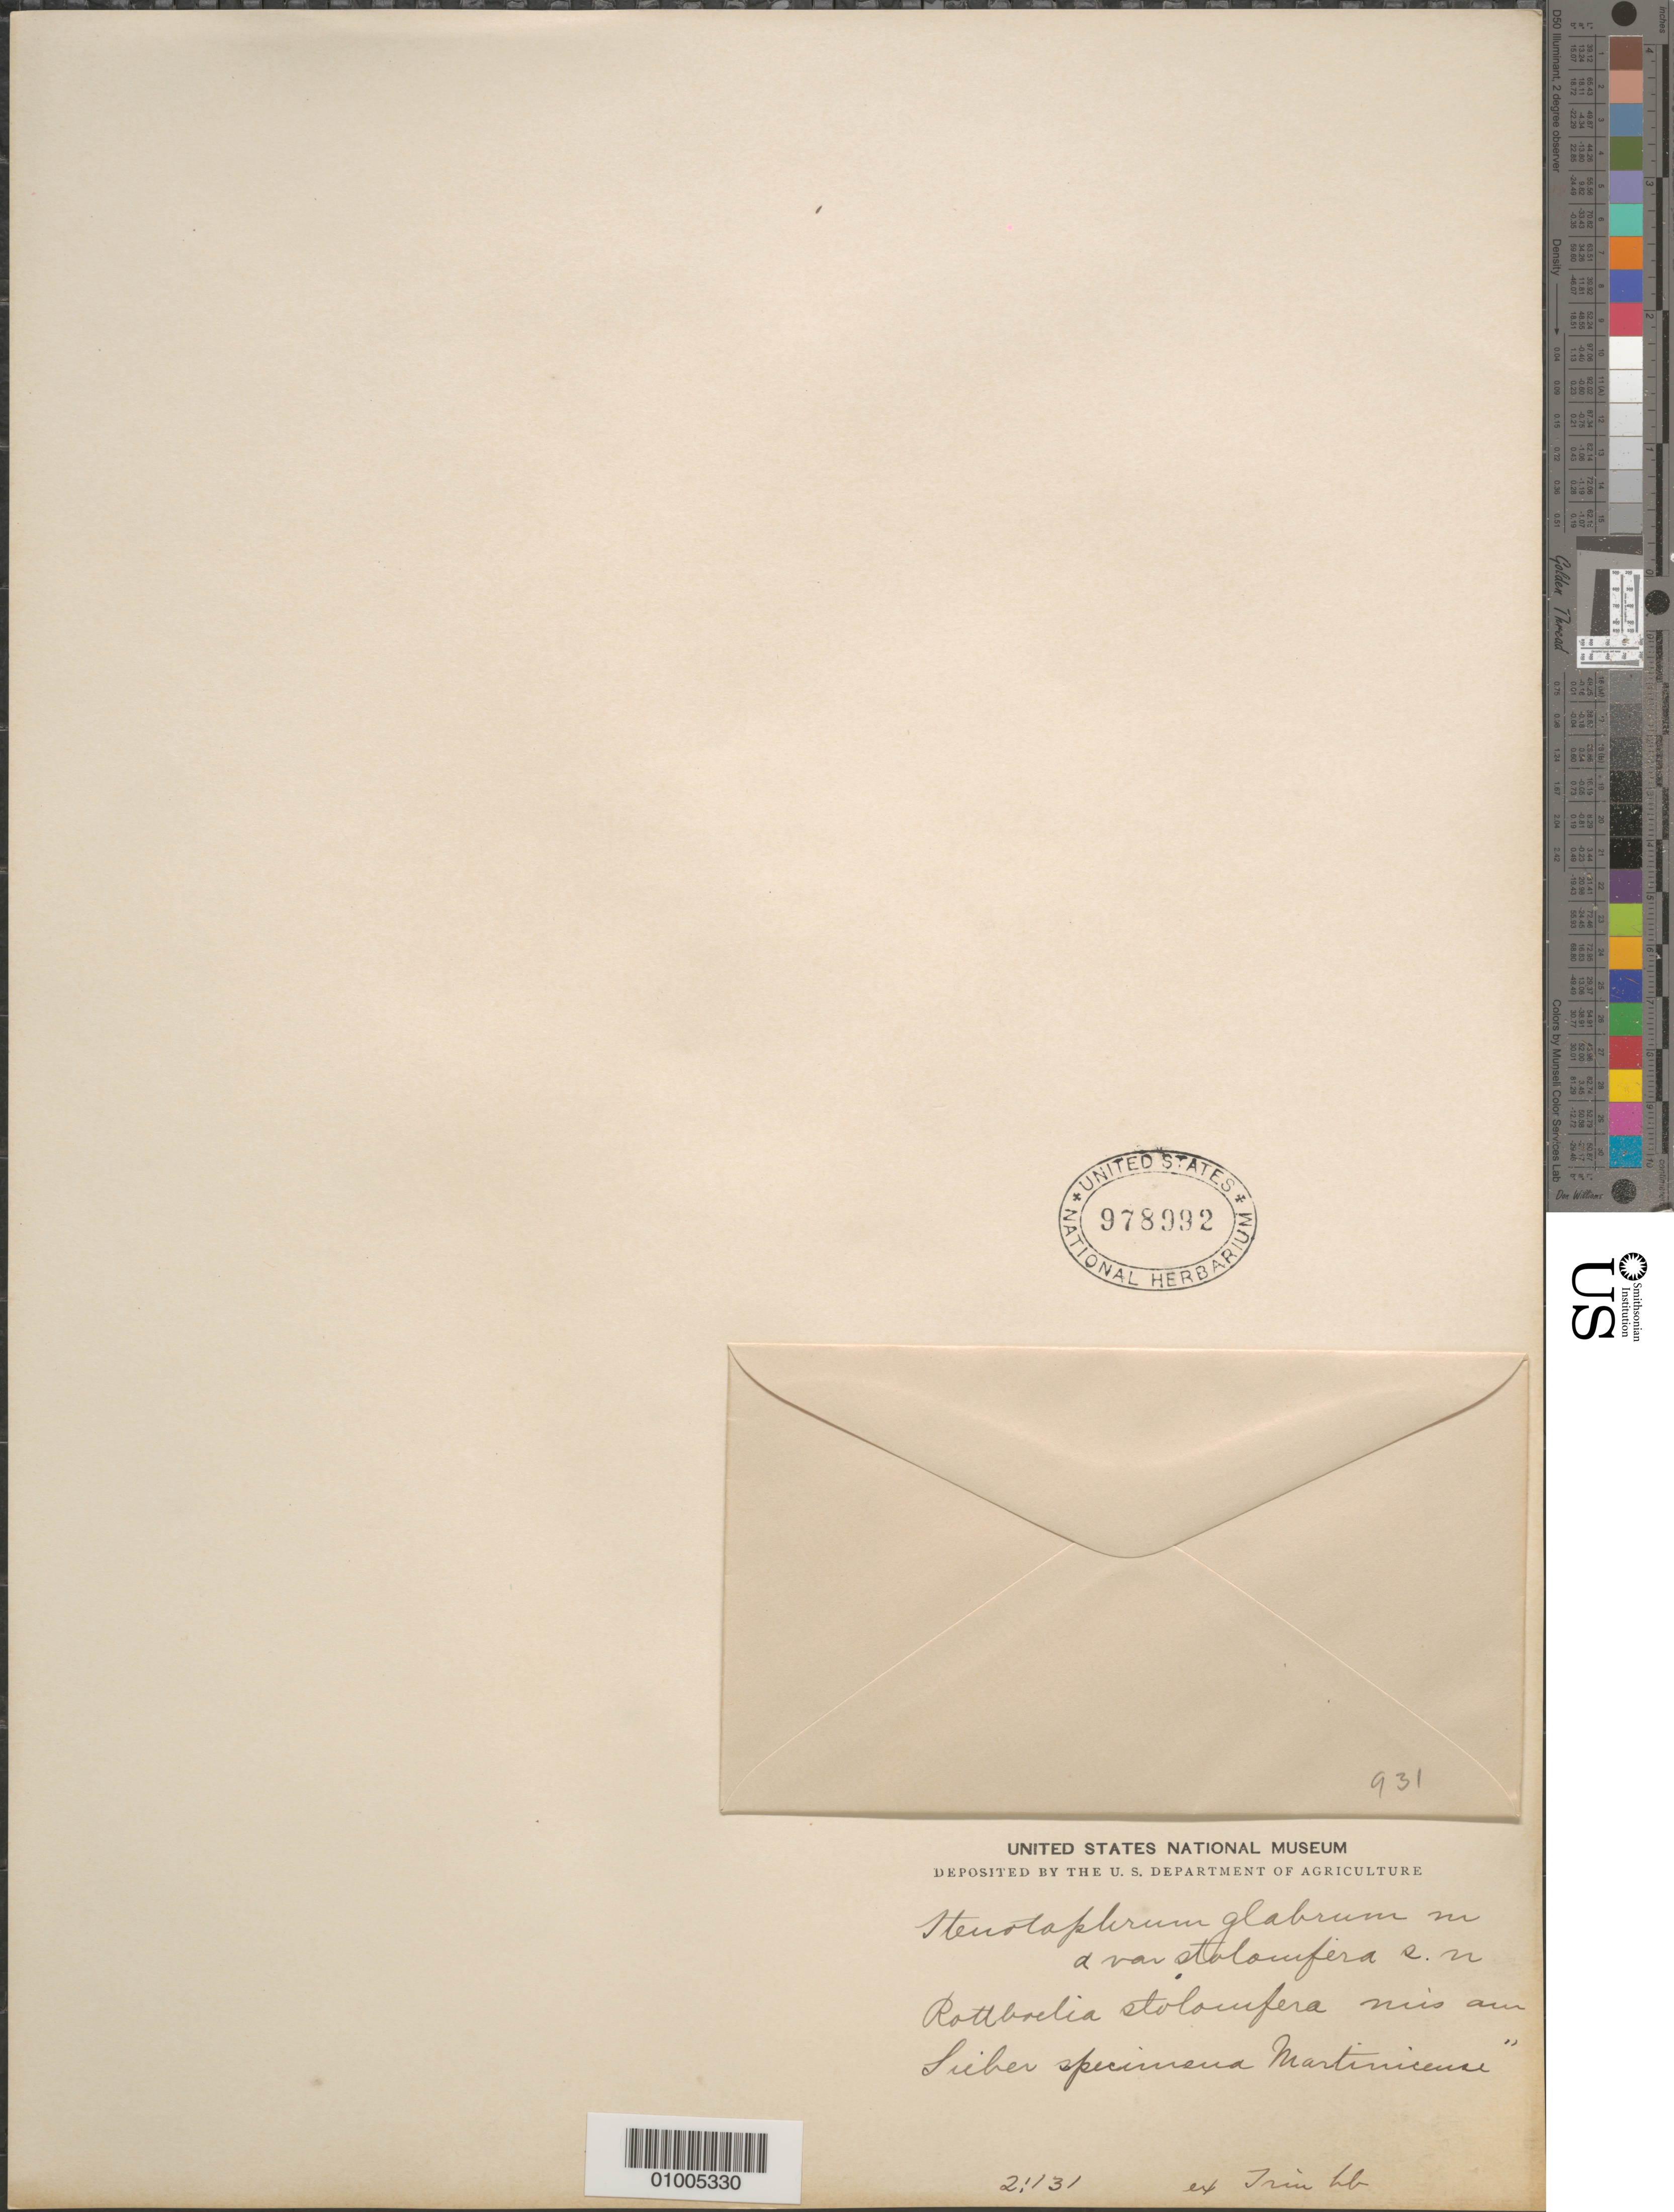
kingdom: Plantae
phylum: Tracheophyta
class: Liliopsida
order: Poales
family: Poaceae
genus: Stenotaphrum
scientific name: Stenotaphrum secundatum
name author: (Walter) Kuntze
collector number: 931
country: Martinique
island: Martinique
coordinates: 0 N, 0 E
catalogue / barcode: US 978992